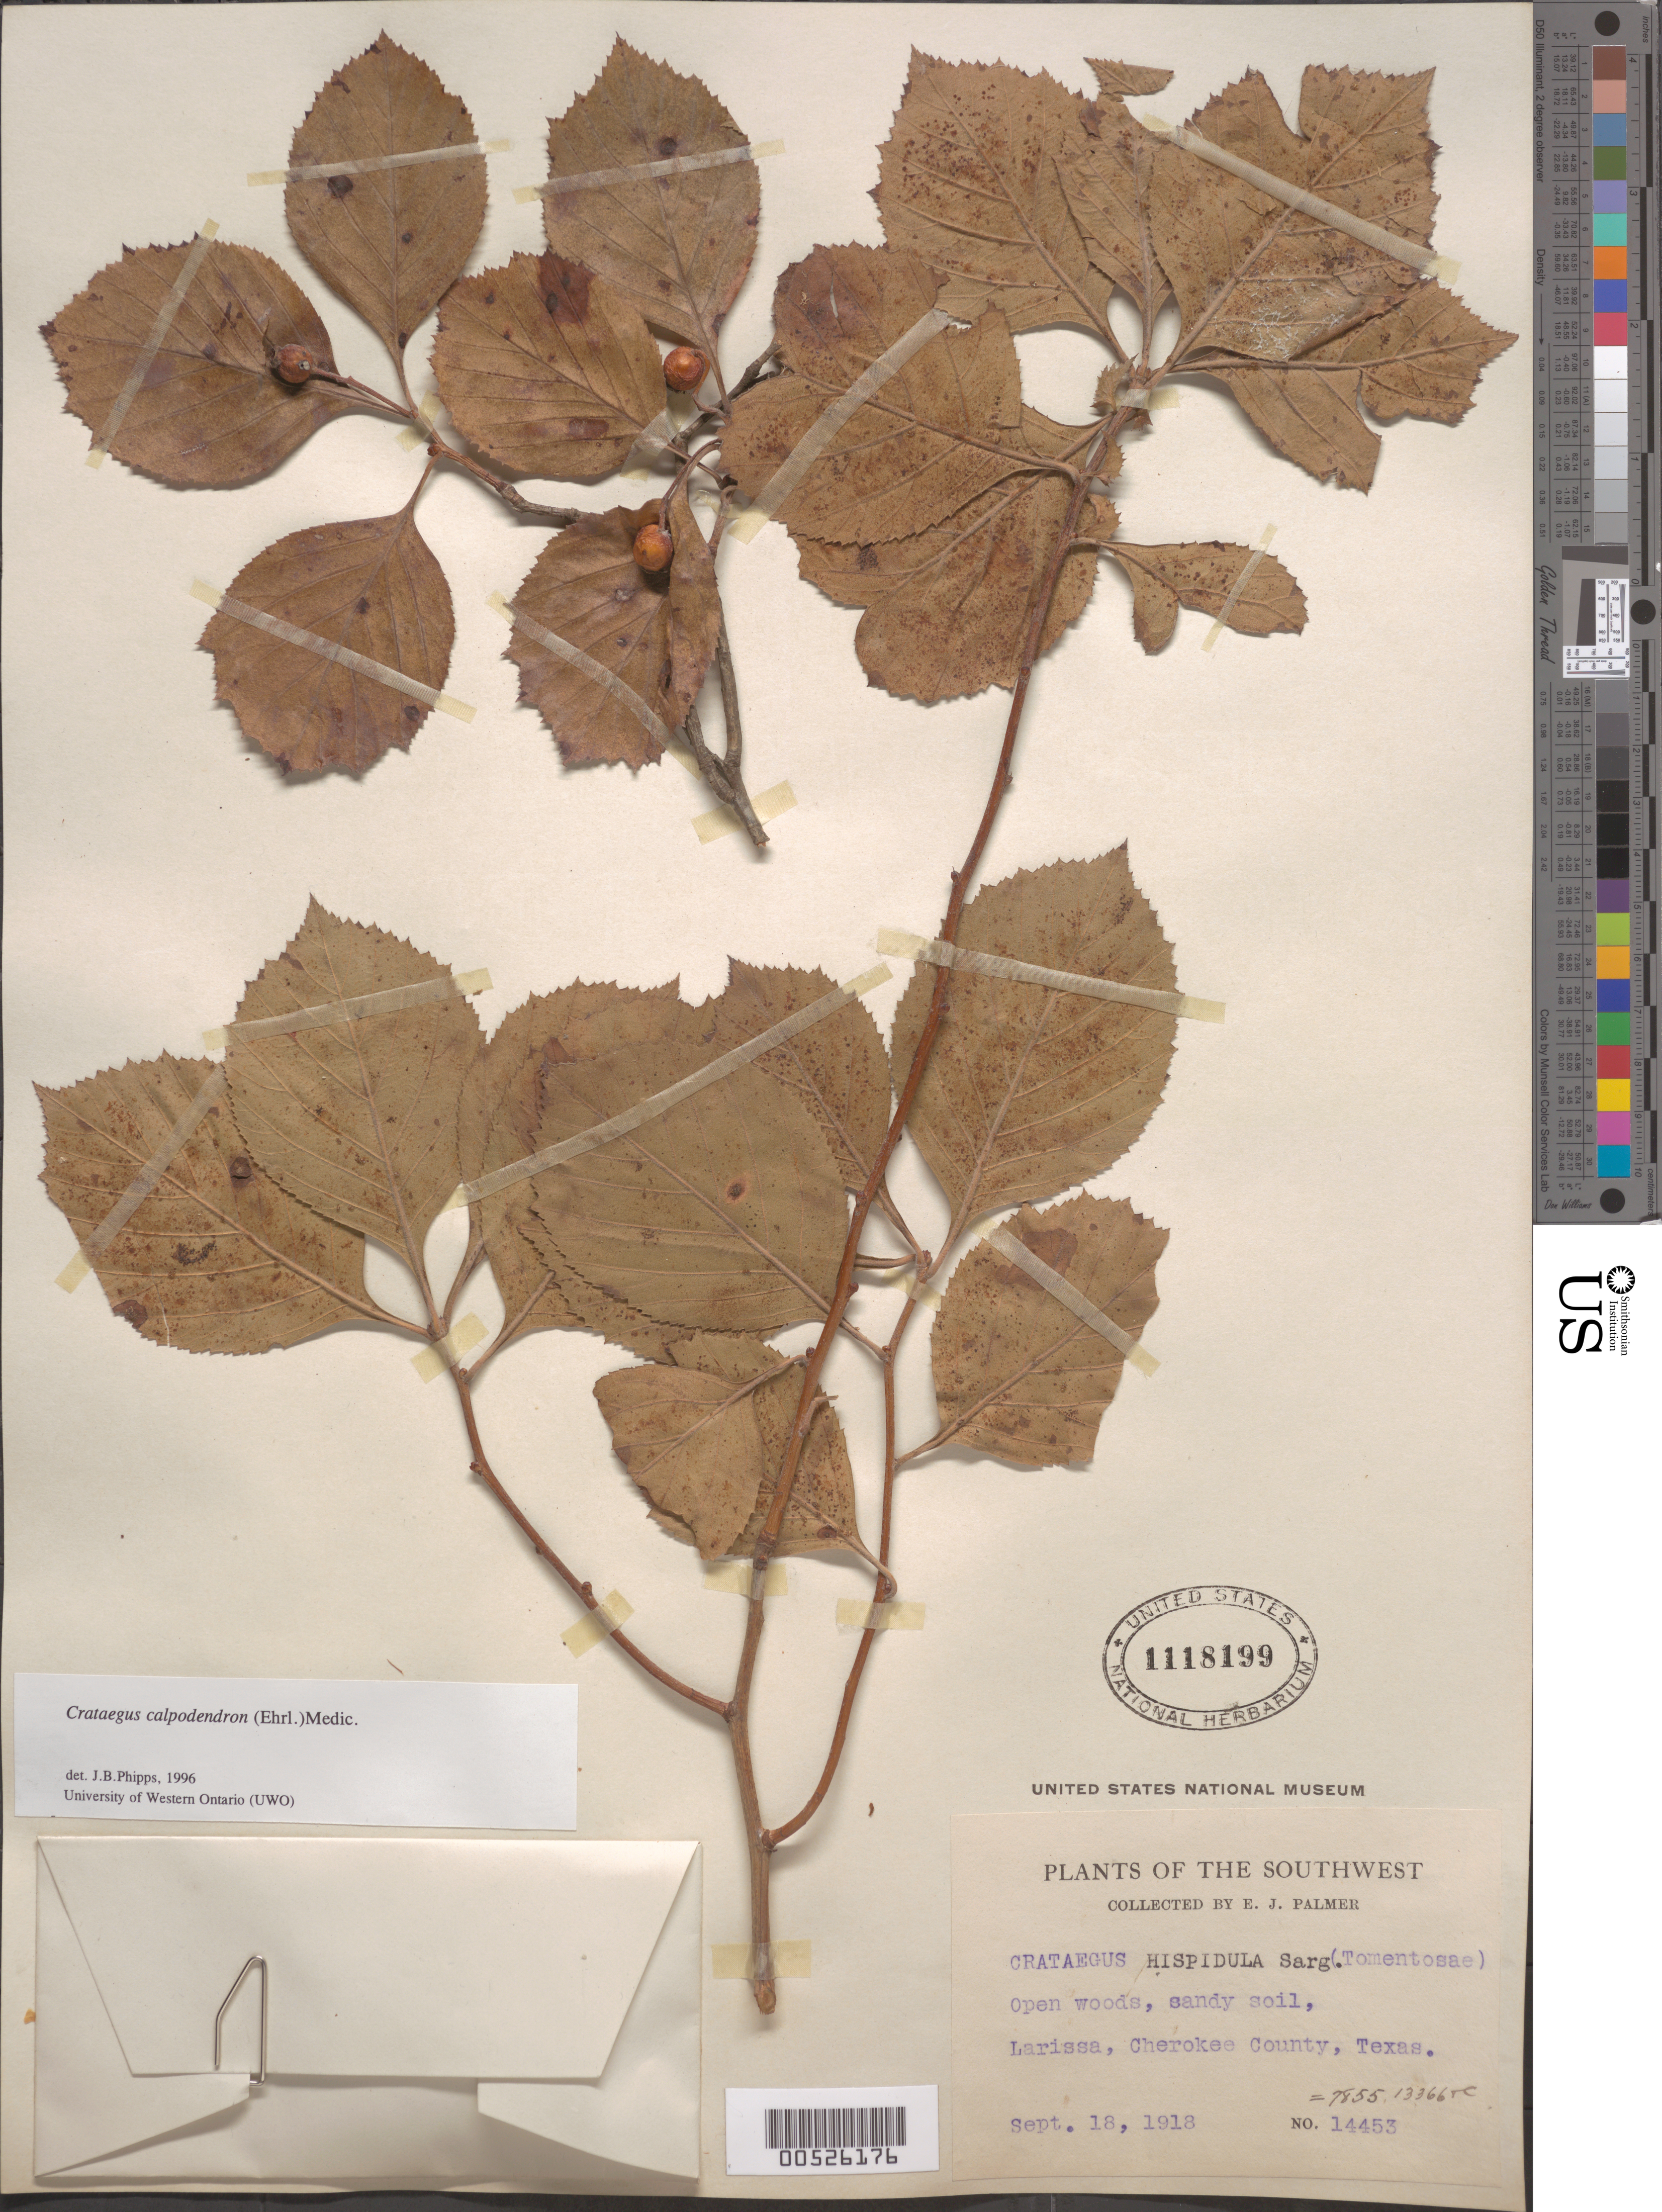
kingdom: Plantae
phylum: Tracheophyta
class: Magnoliopsida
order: Rosales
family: Rosaceae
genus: Crataegus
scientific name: Crataegus calpodendron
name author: (Ehrh.) Medik.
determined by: Phipps, James B., (UWO), University of Western Ontario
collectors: E. J. Palmer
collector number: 14453 (=7855 13366 TC)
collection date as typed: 18 Sep 1918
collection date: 1918-09-18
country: United States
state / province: Texas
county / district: Cherokee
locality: Larissa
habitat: Open woods, sandy soil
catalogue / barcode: US 1118199